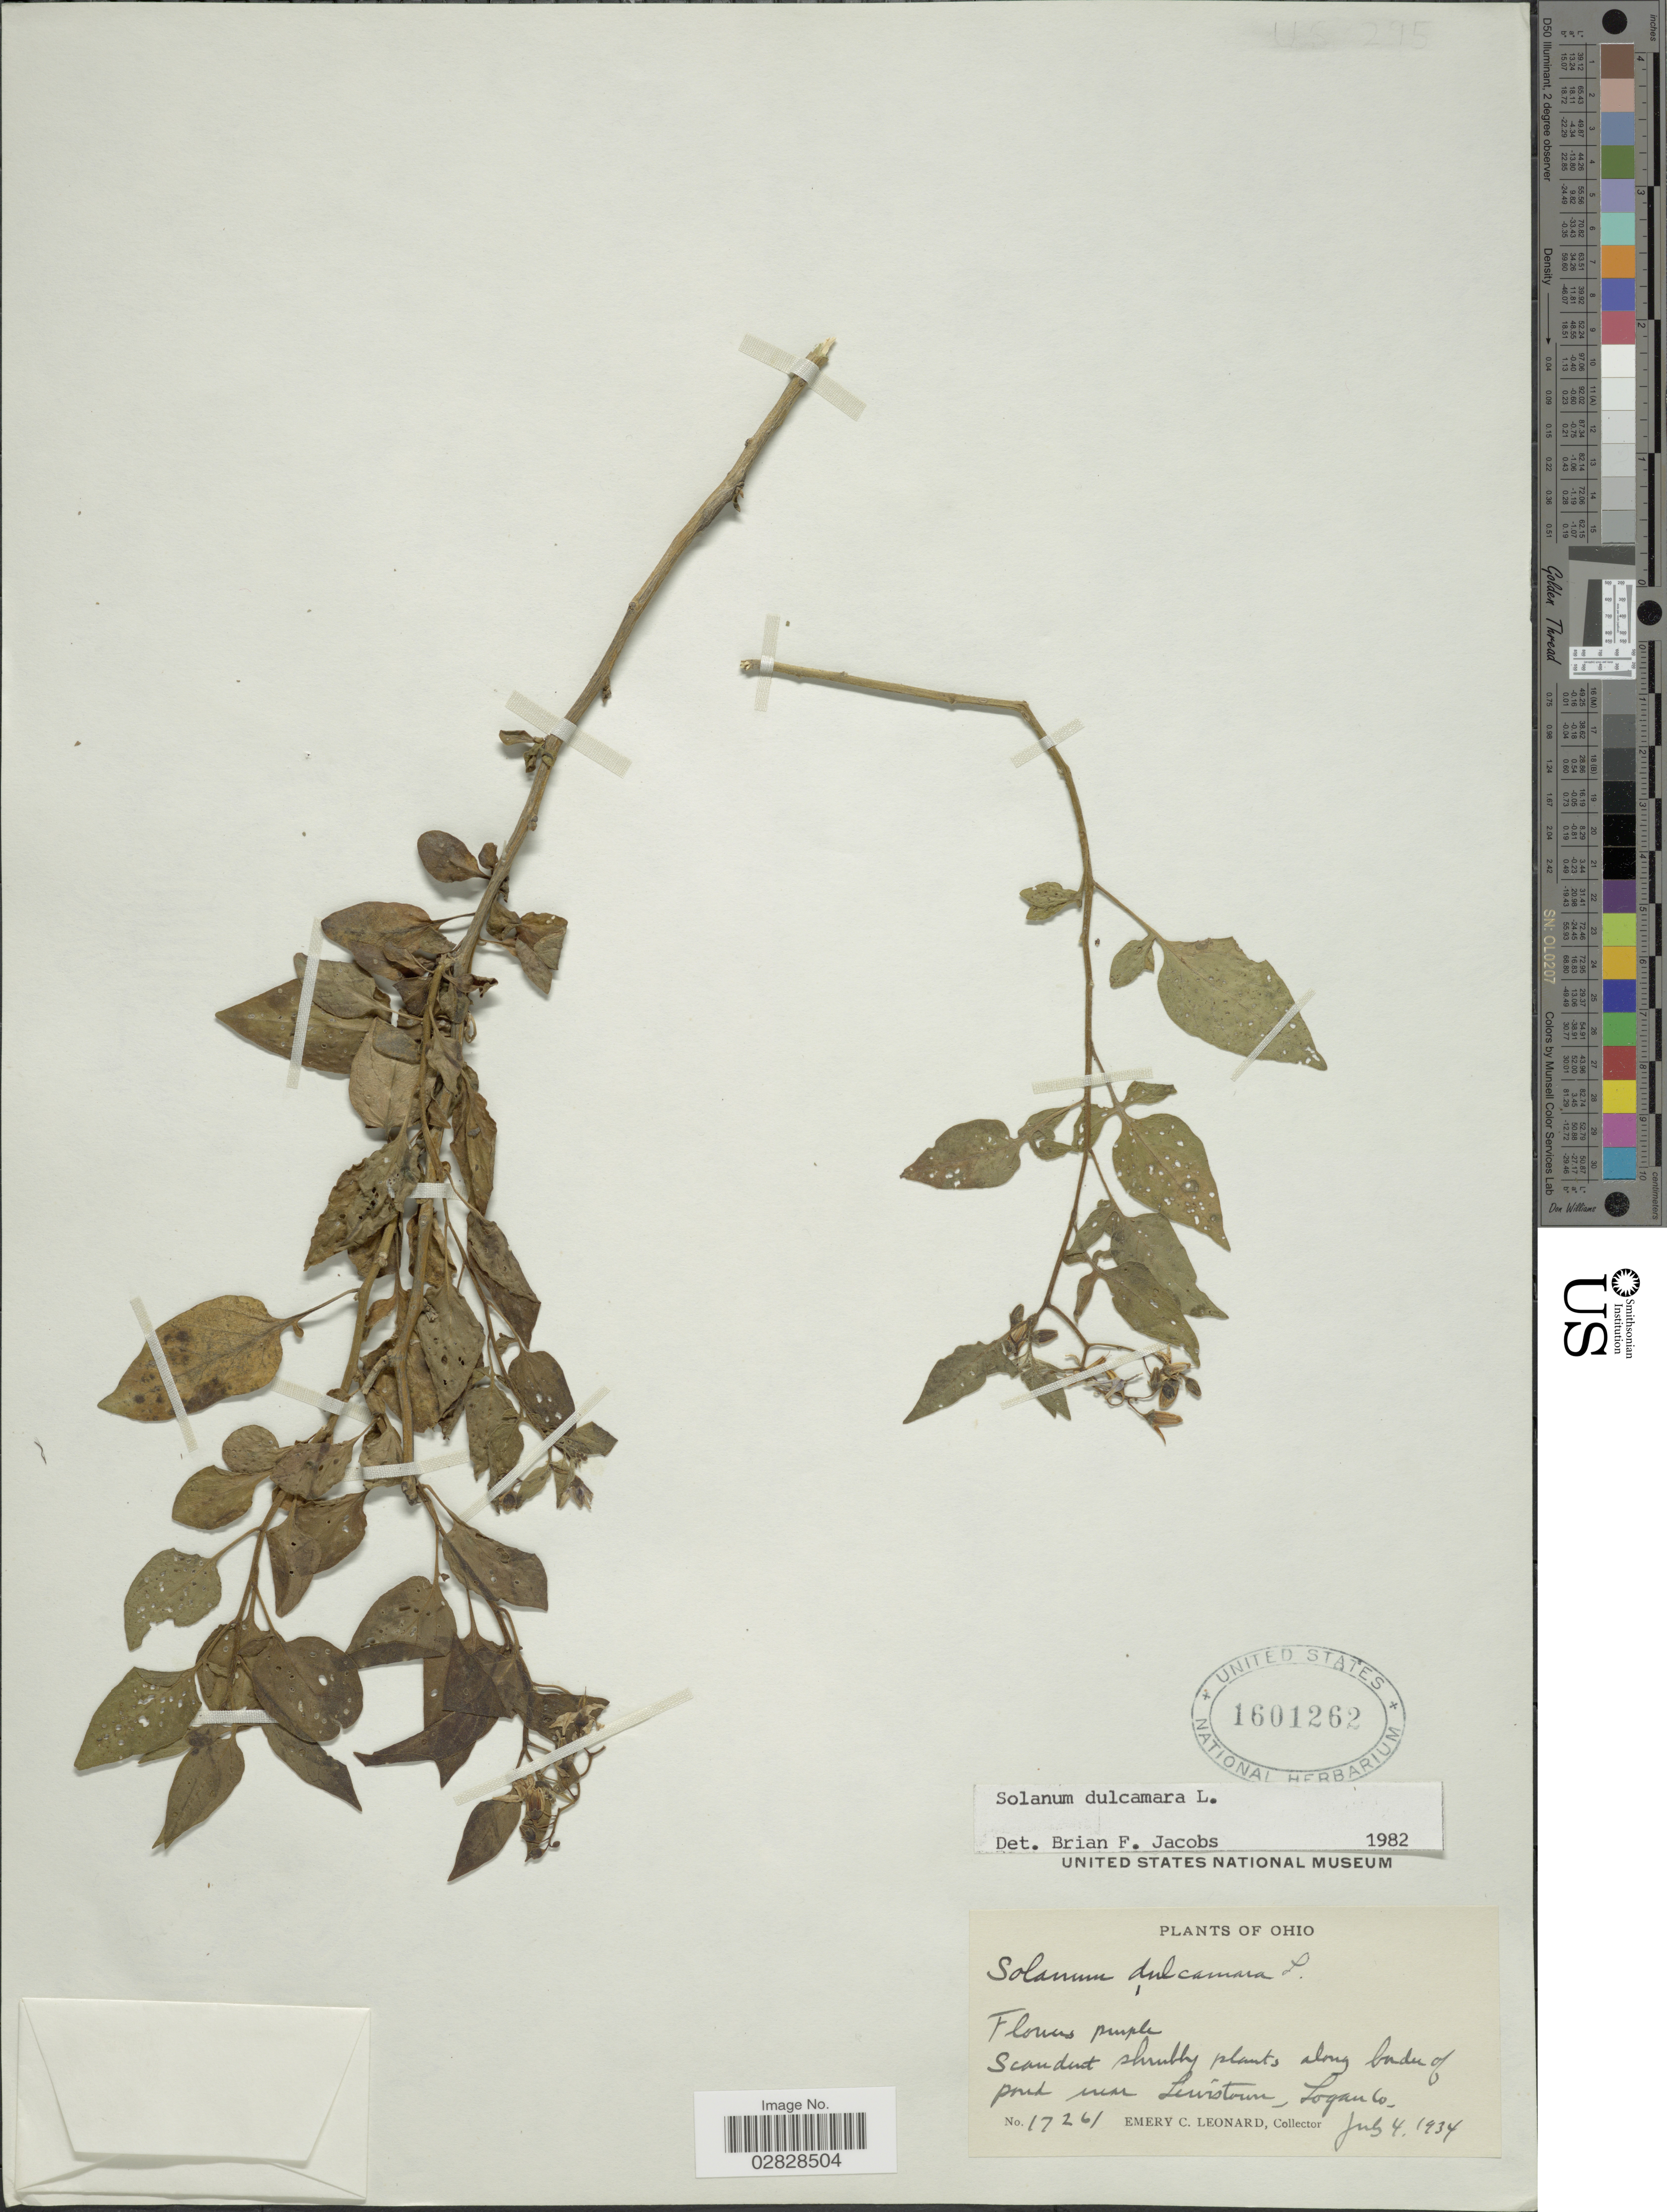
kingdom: Plantae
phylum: Tracheophyta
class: Magnoliopsida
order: Solanales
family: Solanaceae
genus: Solanum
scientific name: Solanum dulcamara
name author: L.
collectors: E. C. Leonard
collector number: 17261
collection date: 1934-07-04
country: United States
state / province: Ohio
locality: Along border of pond near Lewistown, Logan Co.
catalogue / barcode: US 1601262